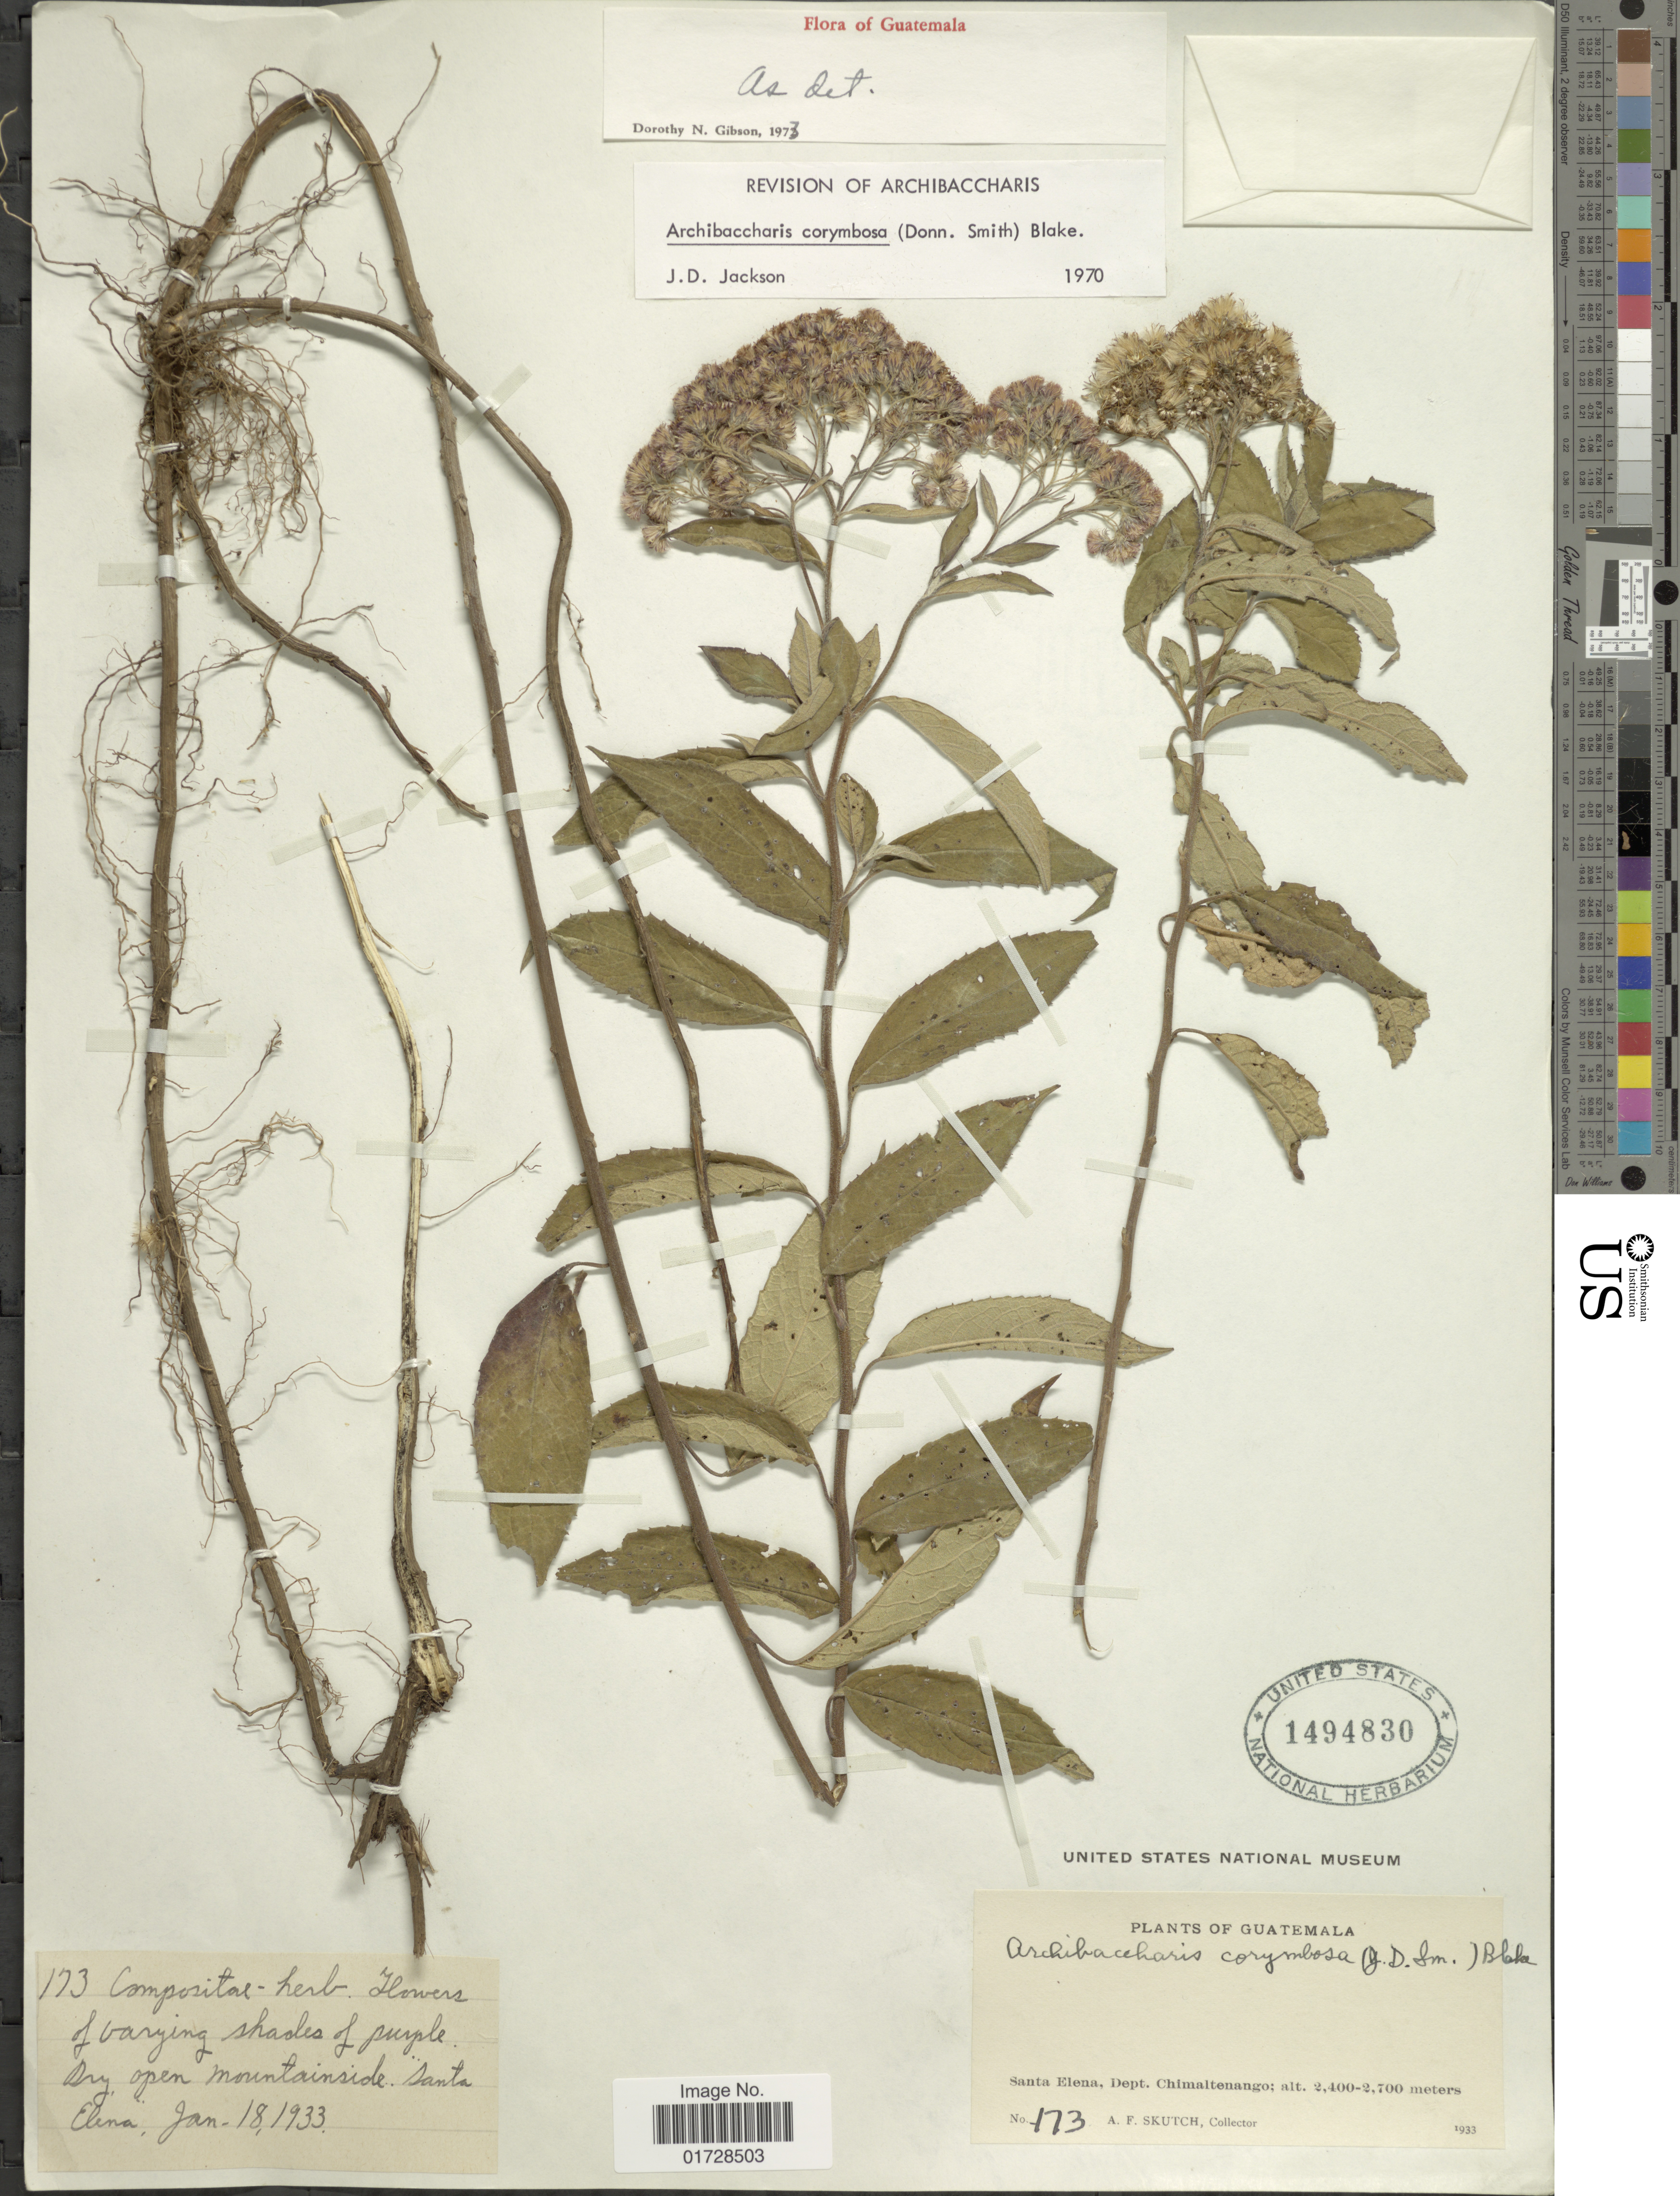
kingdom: Plantae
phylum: Tracheophyta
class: Magnoliopsida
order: Asterales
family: Asteraceae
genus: Archibaccharis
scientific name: Archibaccharis corymbosa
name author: (Donn. Sm.) S.F. Blake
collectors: A. F. Skutch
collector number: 173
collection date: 1933-01-18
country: Guatemala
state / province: Chimaltenango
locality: Santa Elena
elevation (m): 2400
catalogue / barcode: US 1494830